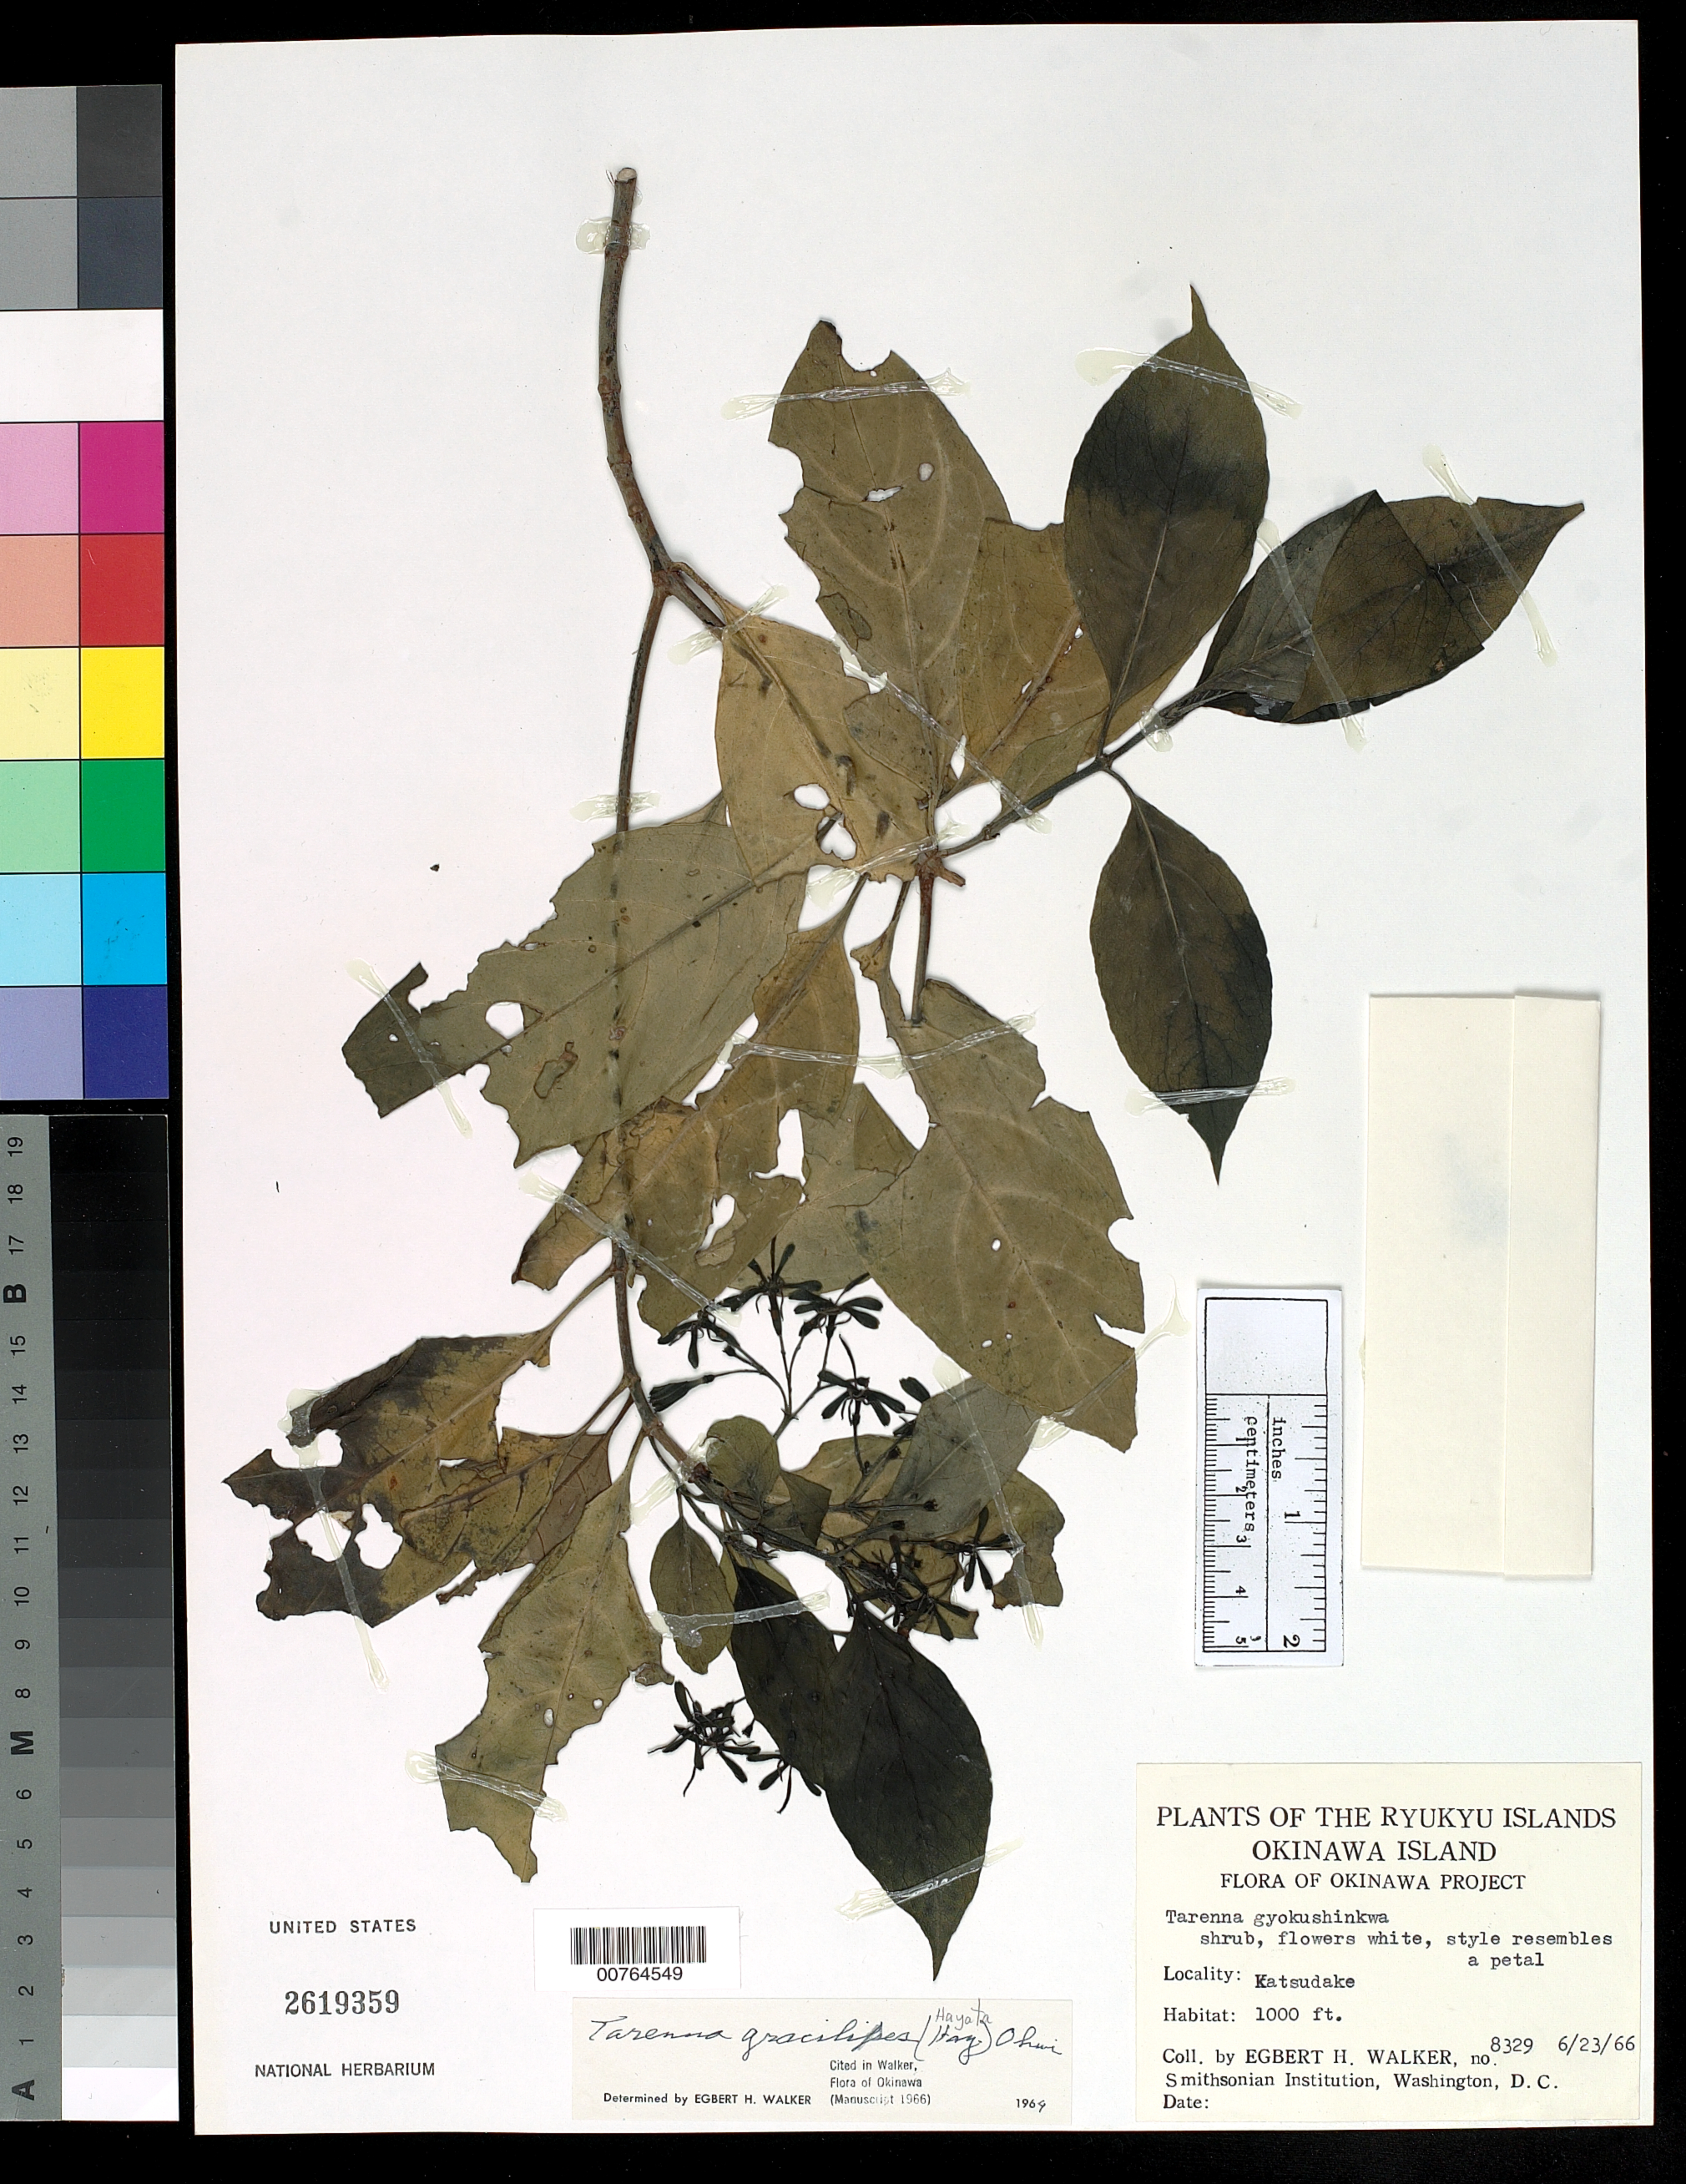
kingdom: Plantae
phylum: Tracheophyta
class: Magnoliopsida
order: Gentianales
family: Rubiaceae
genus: Tarenna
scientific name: Tarenna gracilipes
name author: (Hayata) Ohwi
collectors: E. H. Walker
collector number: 8329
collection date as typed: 23 Jun 1966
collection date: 1966-06-23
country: Japan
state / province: Okinawa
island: Okinawa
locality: Katsudake.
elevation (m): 305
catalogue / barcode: US 2619359